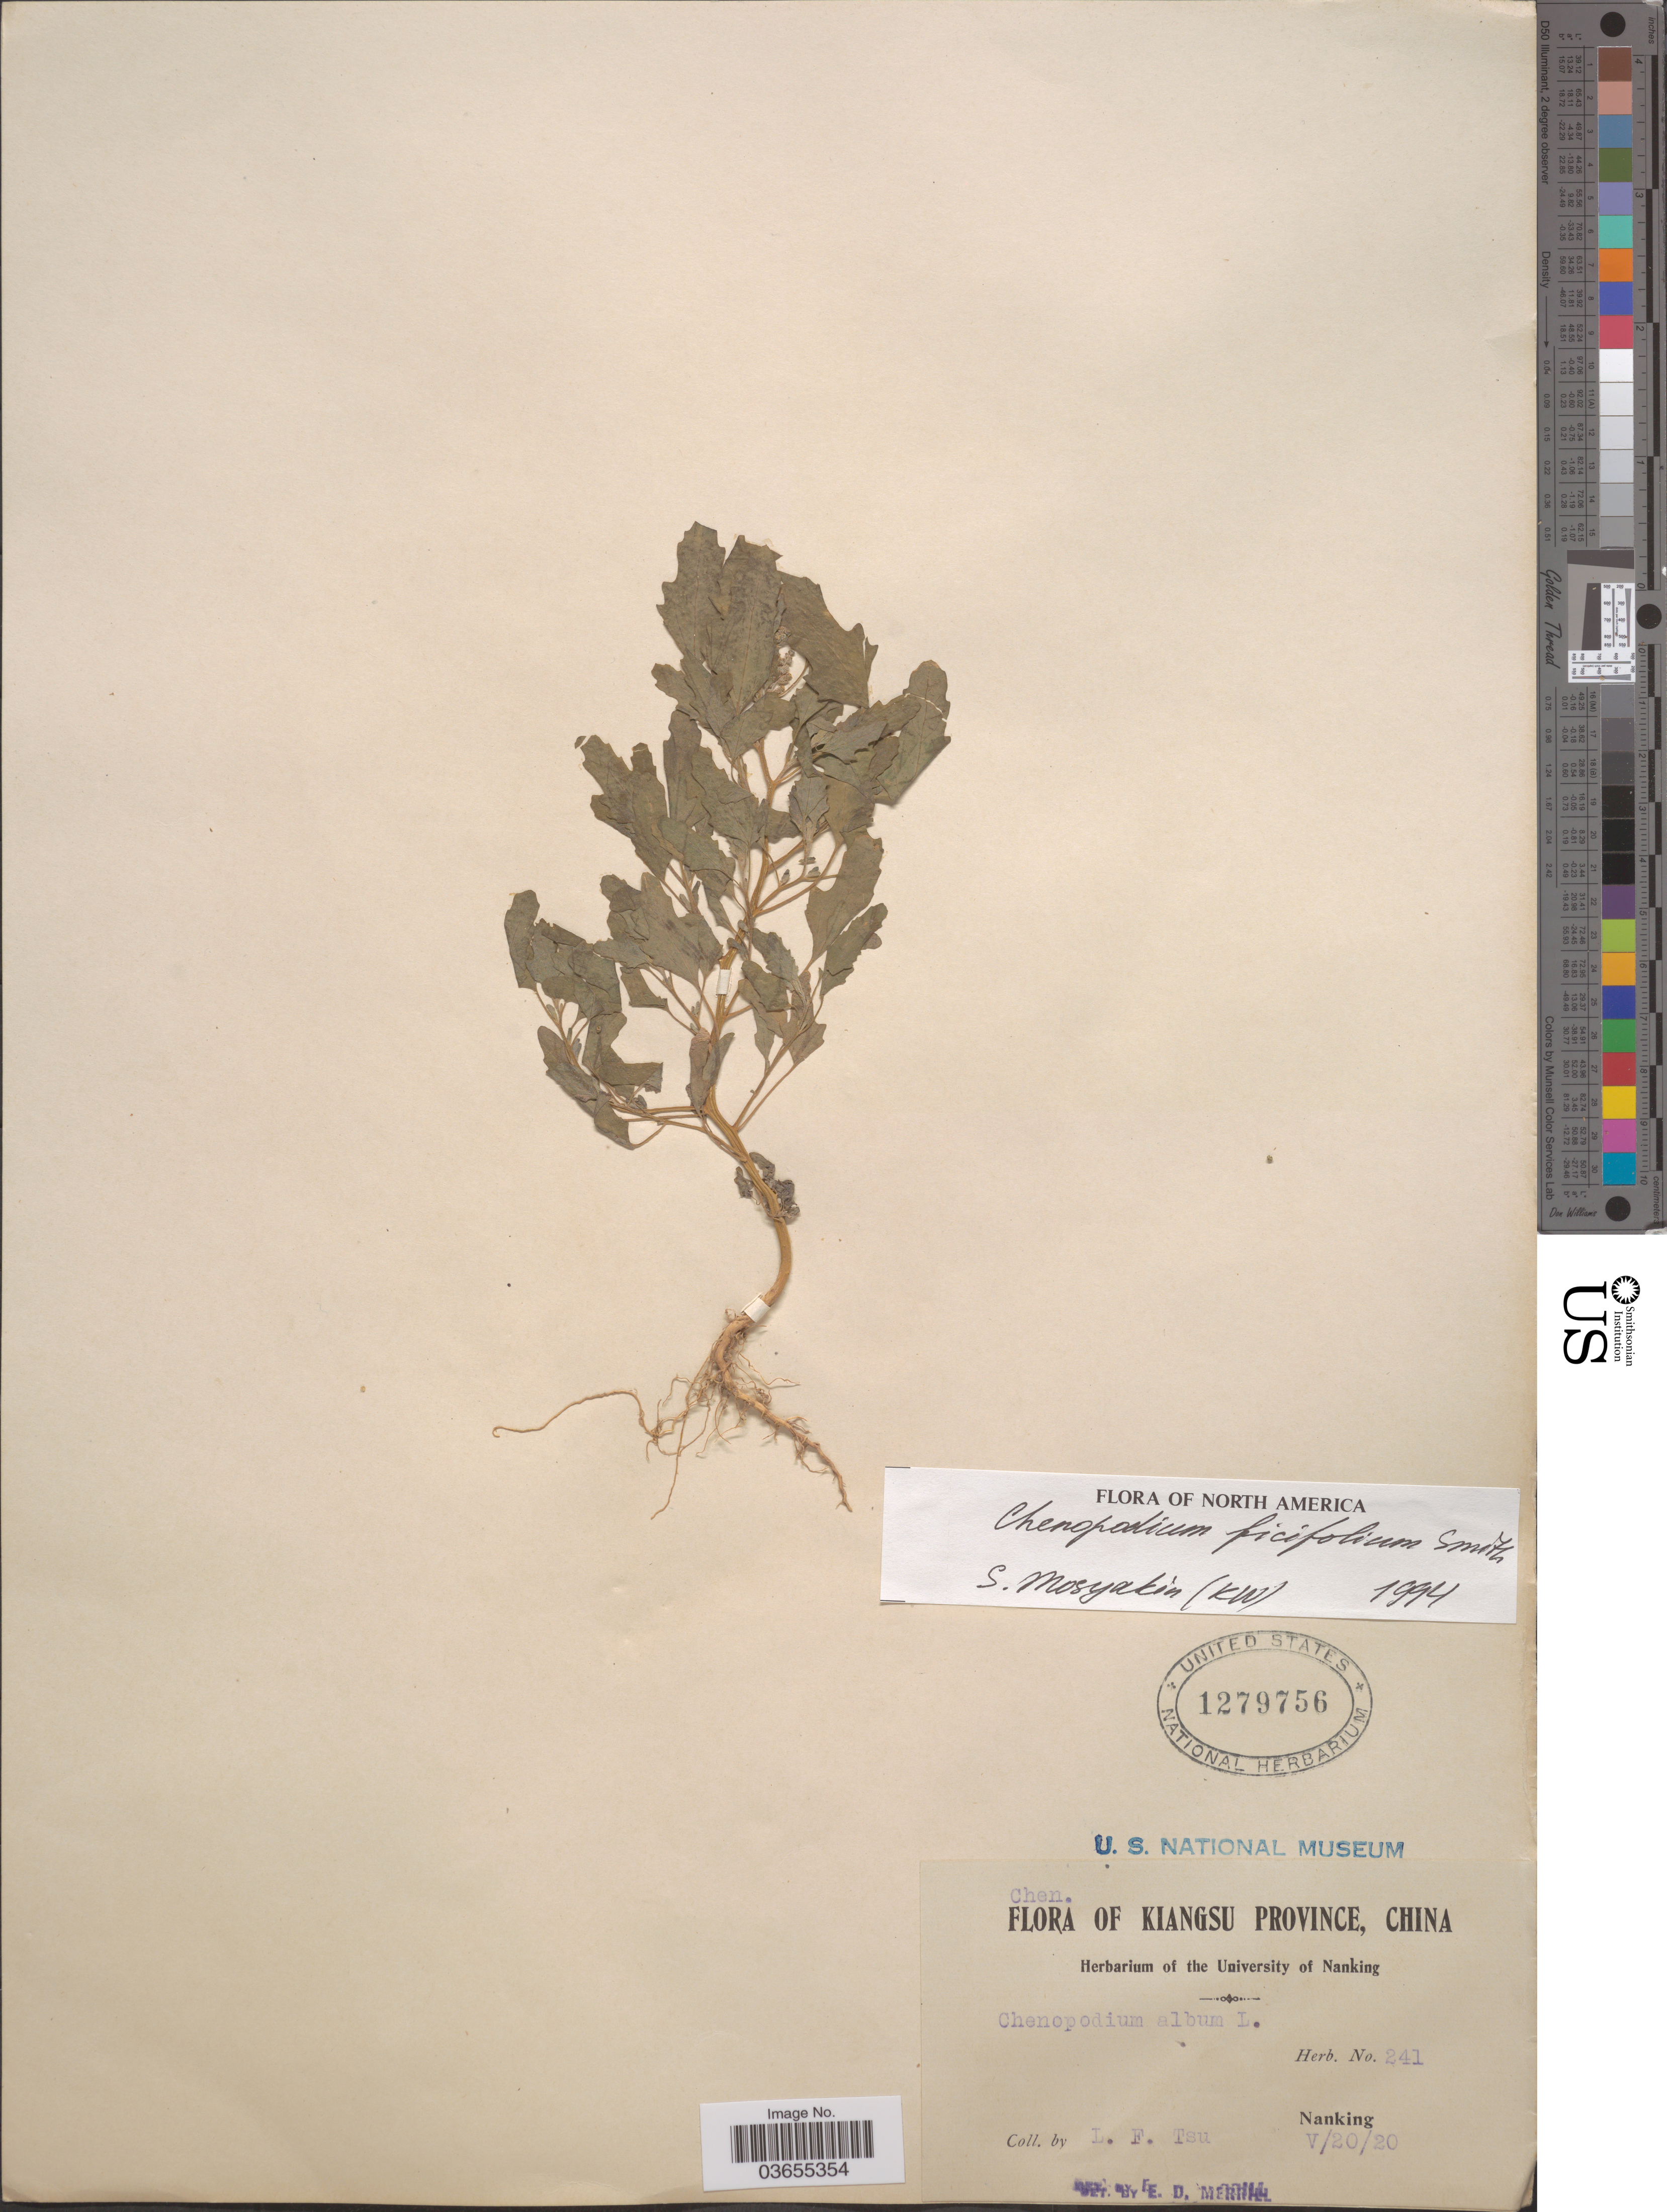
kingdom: Plantae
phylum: Tracheophyta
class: Magnoliopsida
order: Caryophyllales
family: Amaranthaceae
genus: Chenopodium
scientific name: Chenopodium ficifolium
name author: Sm.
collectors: L. Tsu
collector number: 241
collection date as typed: Transcribed d/m/y: 20/5/20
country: China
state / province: Jiangsu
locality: Kiangsu Province. Nanking.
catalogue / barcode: US 1279756